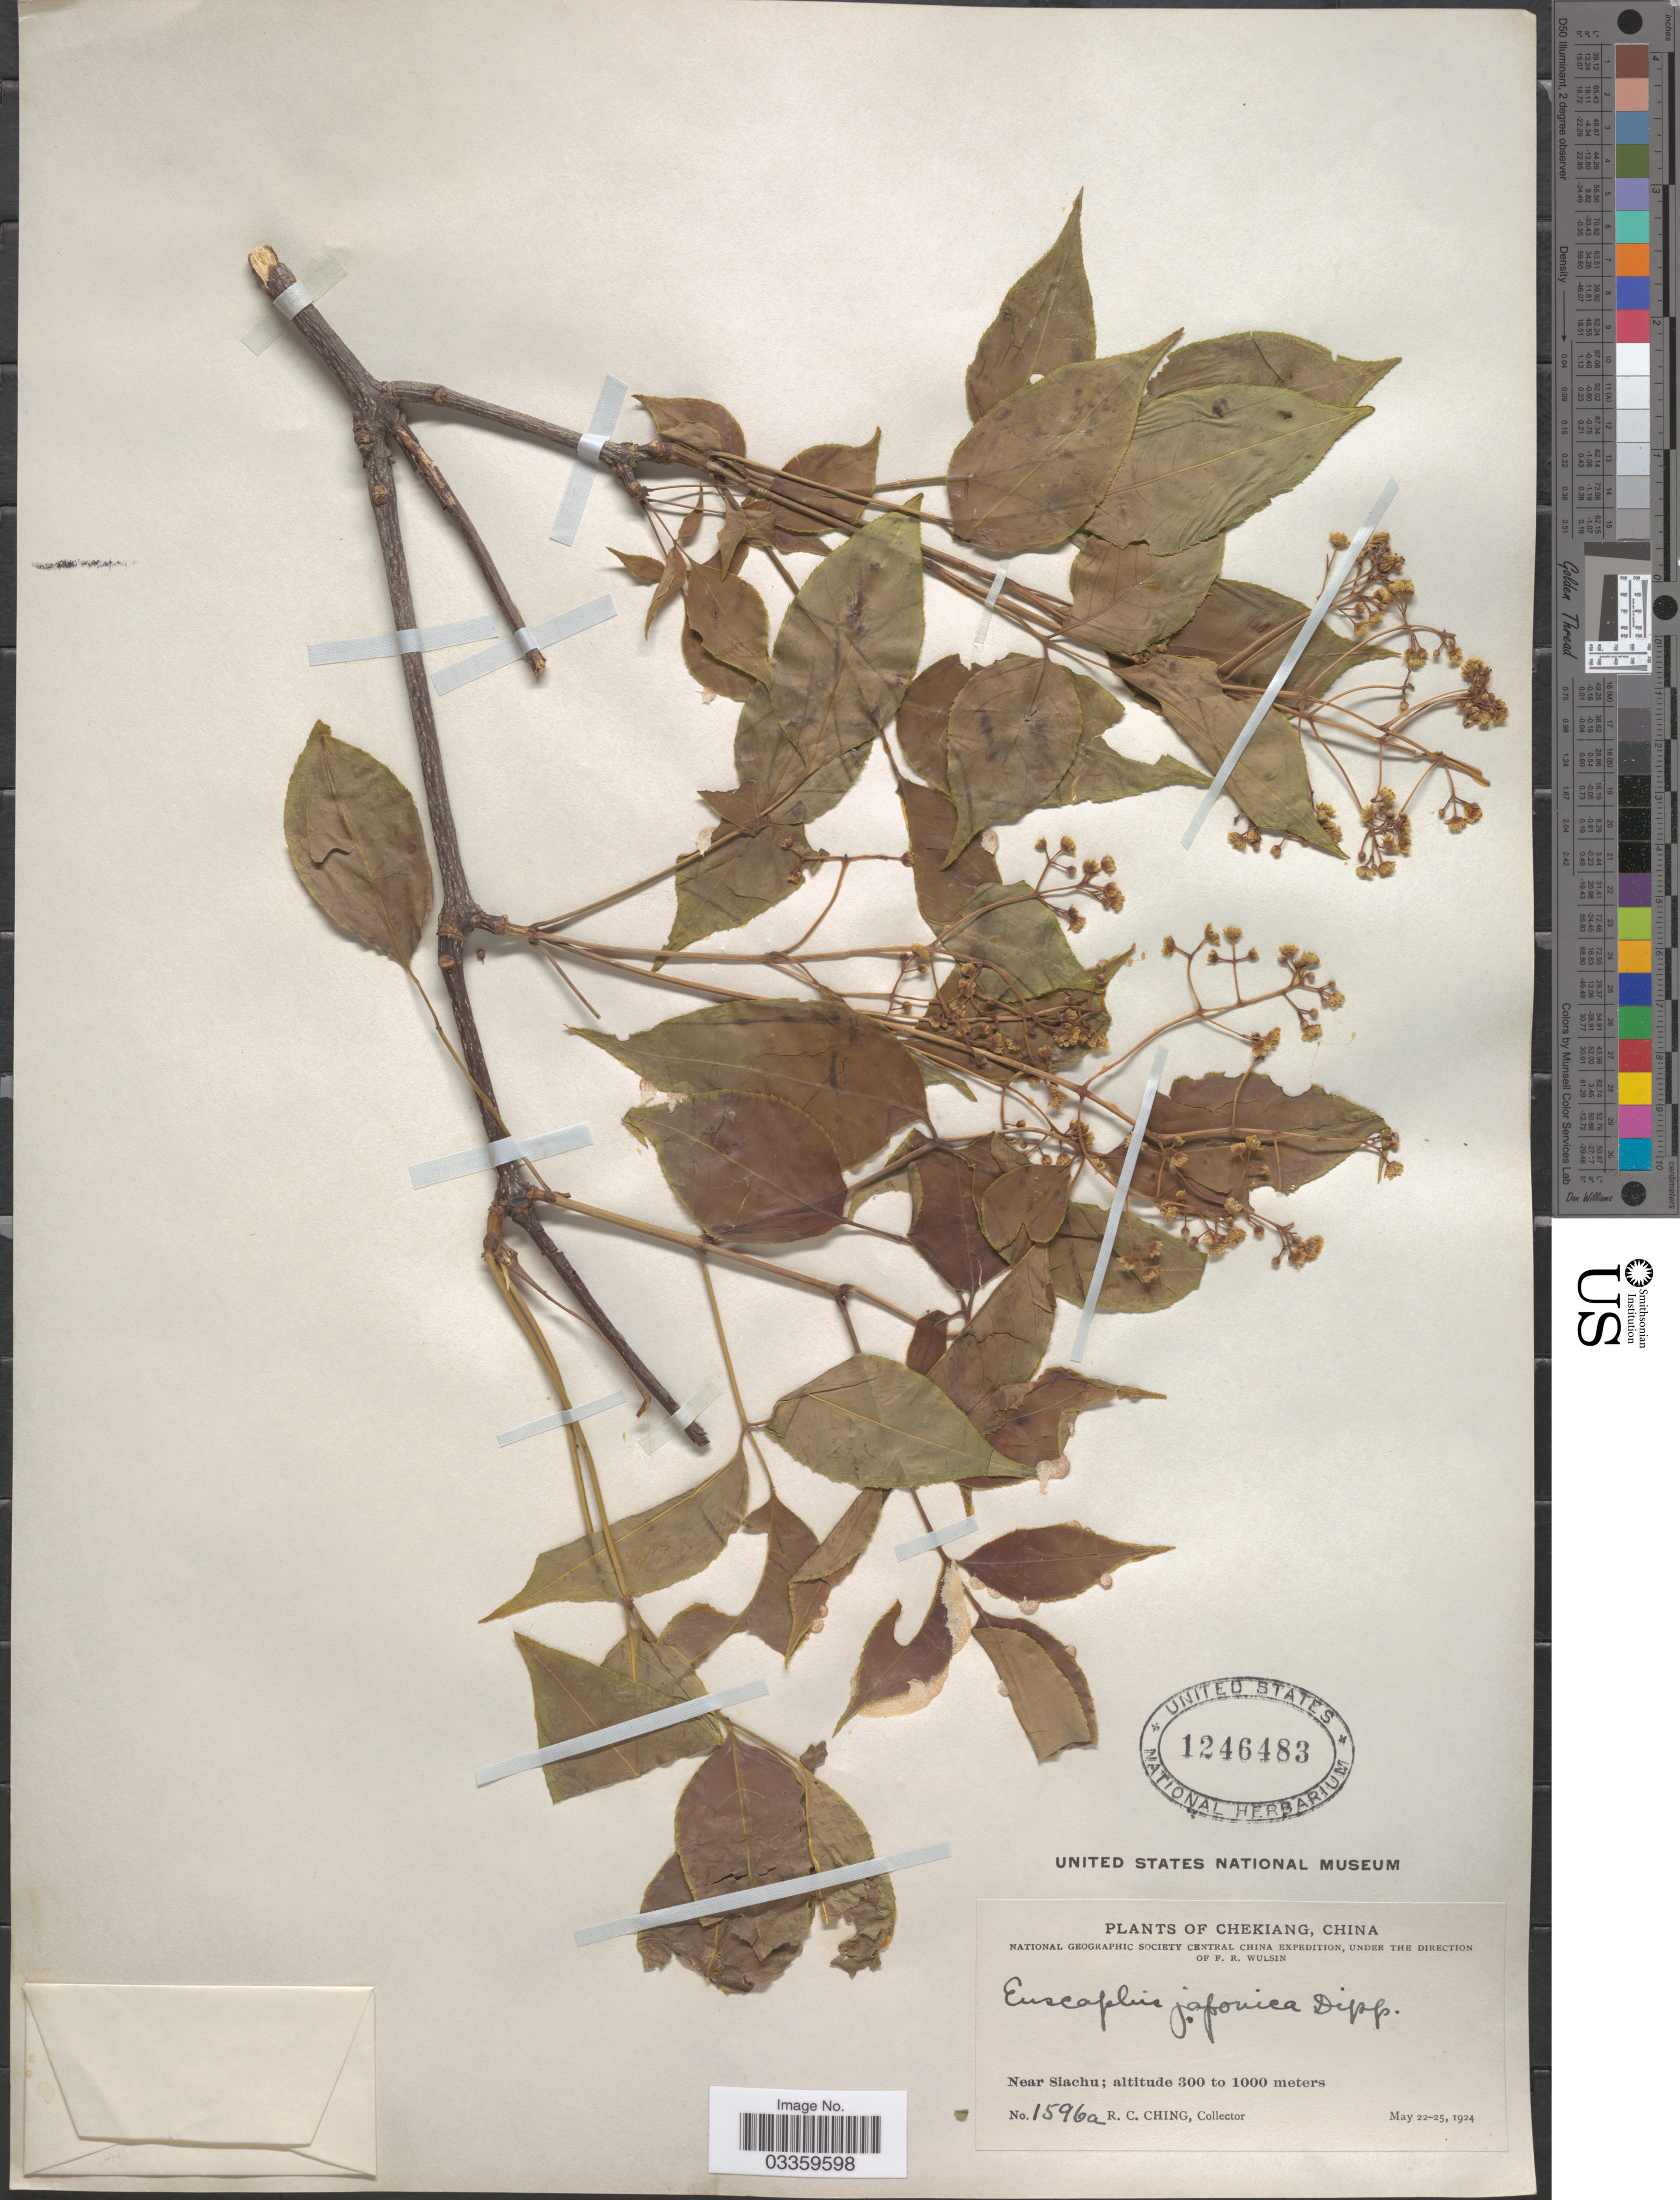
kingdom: Plantae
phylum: Tracheophyta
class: Magnoliopsida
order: Crossosomatales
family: Staphyleaceae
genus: Euscaphis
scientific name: Euscaphis japonica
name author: (Thunb.) Kanitz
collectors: R. C. Ching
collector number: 1596a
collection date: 1924-05-22/1924-05-25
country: China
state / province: Zhejiang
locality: Chekiang, Near Siachu.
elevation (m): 300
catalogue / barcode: US 1246483